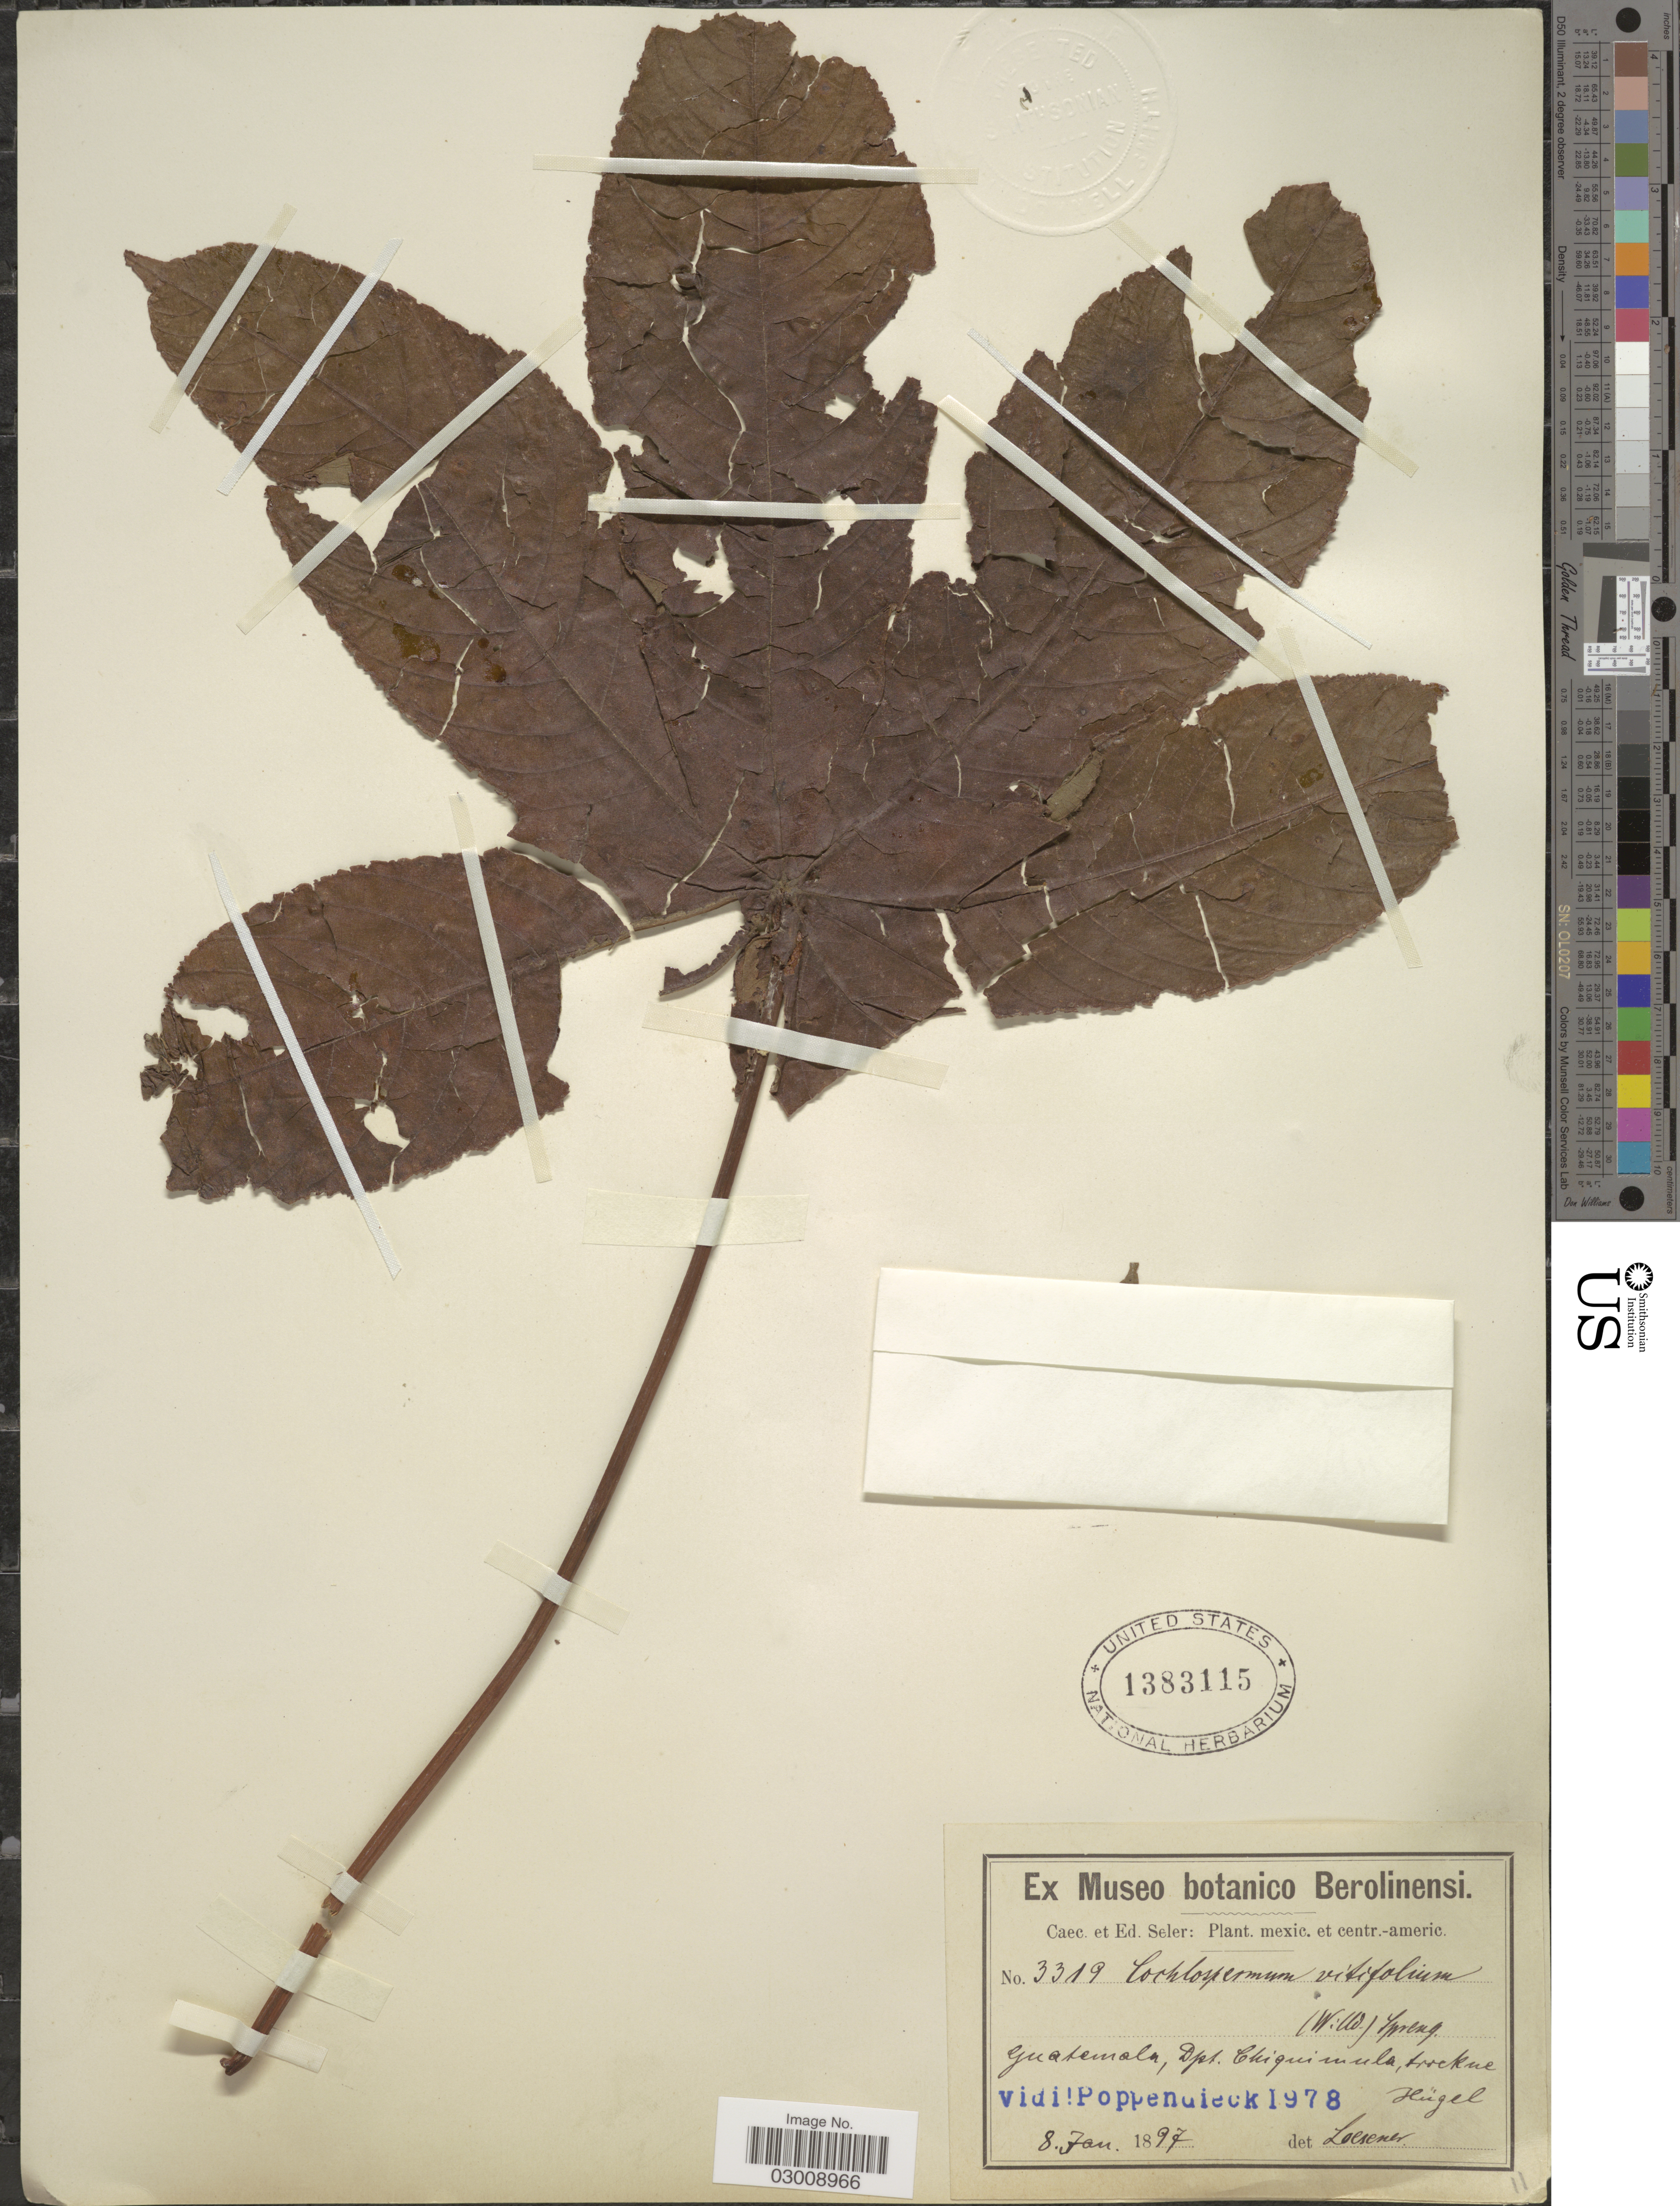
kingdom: Plantae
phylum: Tracheophyta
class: Magnoliopsida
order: Malvales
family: Cochlospermaceae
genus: Cochlospermum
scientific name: Cochlospermum vitifolium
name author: (Willd.) Spreng.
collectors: C. Seler & E. G. Seler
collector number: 3319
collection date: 1897-01-08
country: Guatemala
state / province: Chiquimula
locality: Dpt. Chiquimula, trockne Hügel.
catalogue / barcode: US 1383115